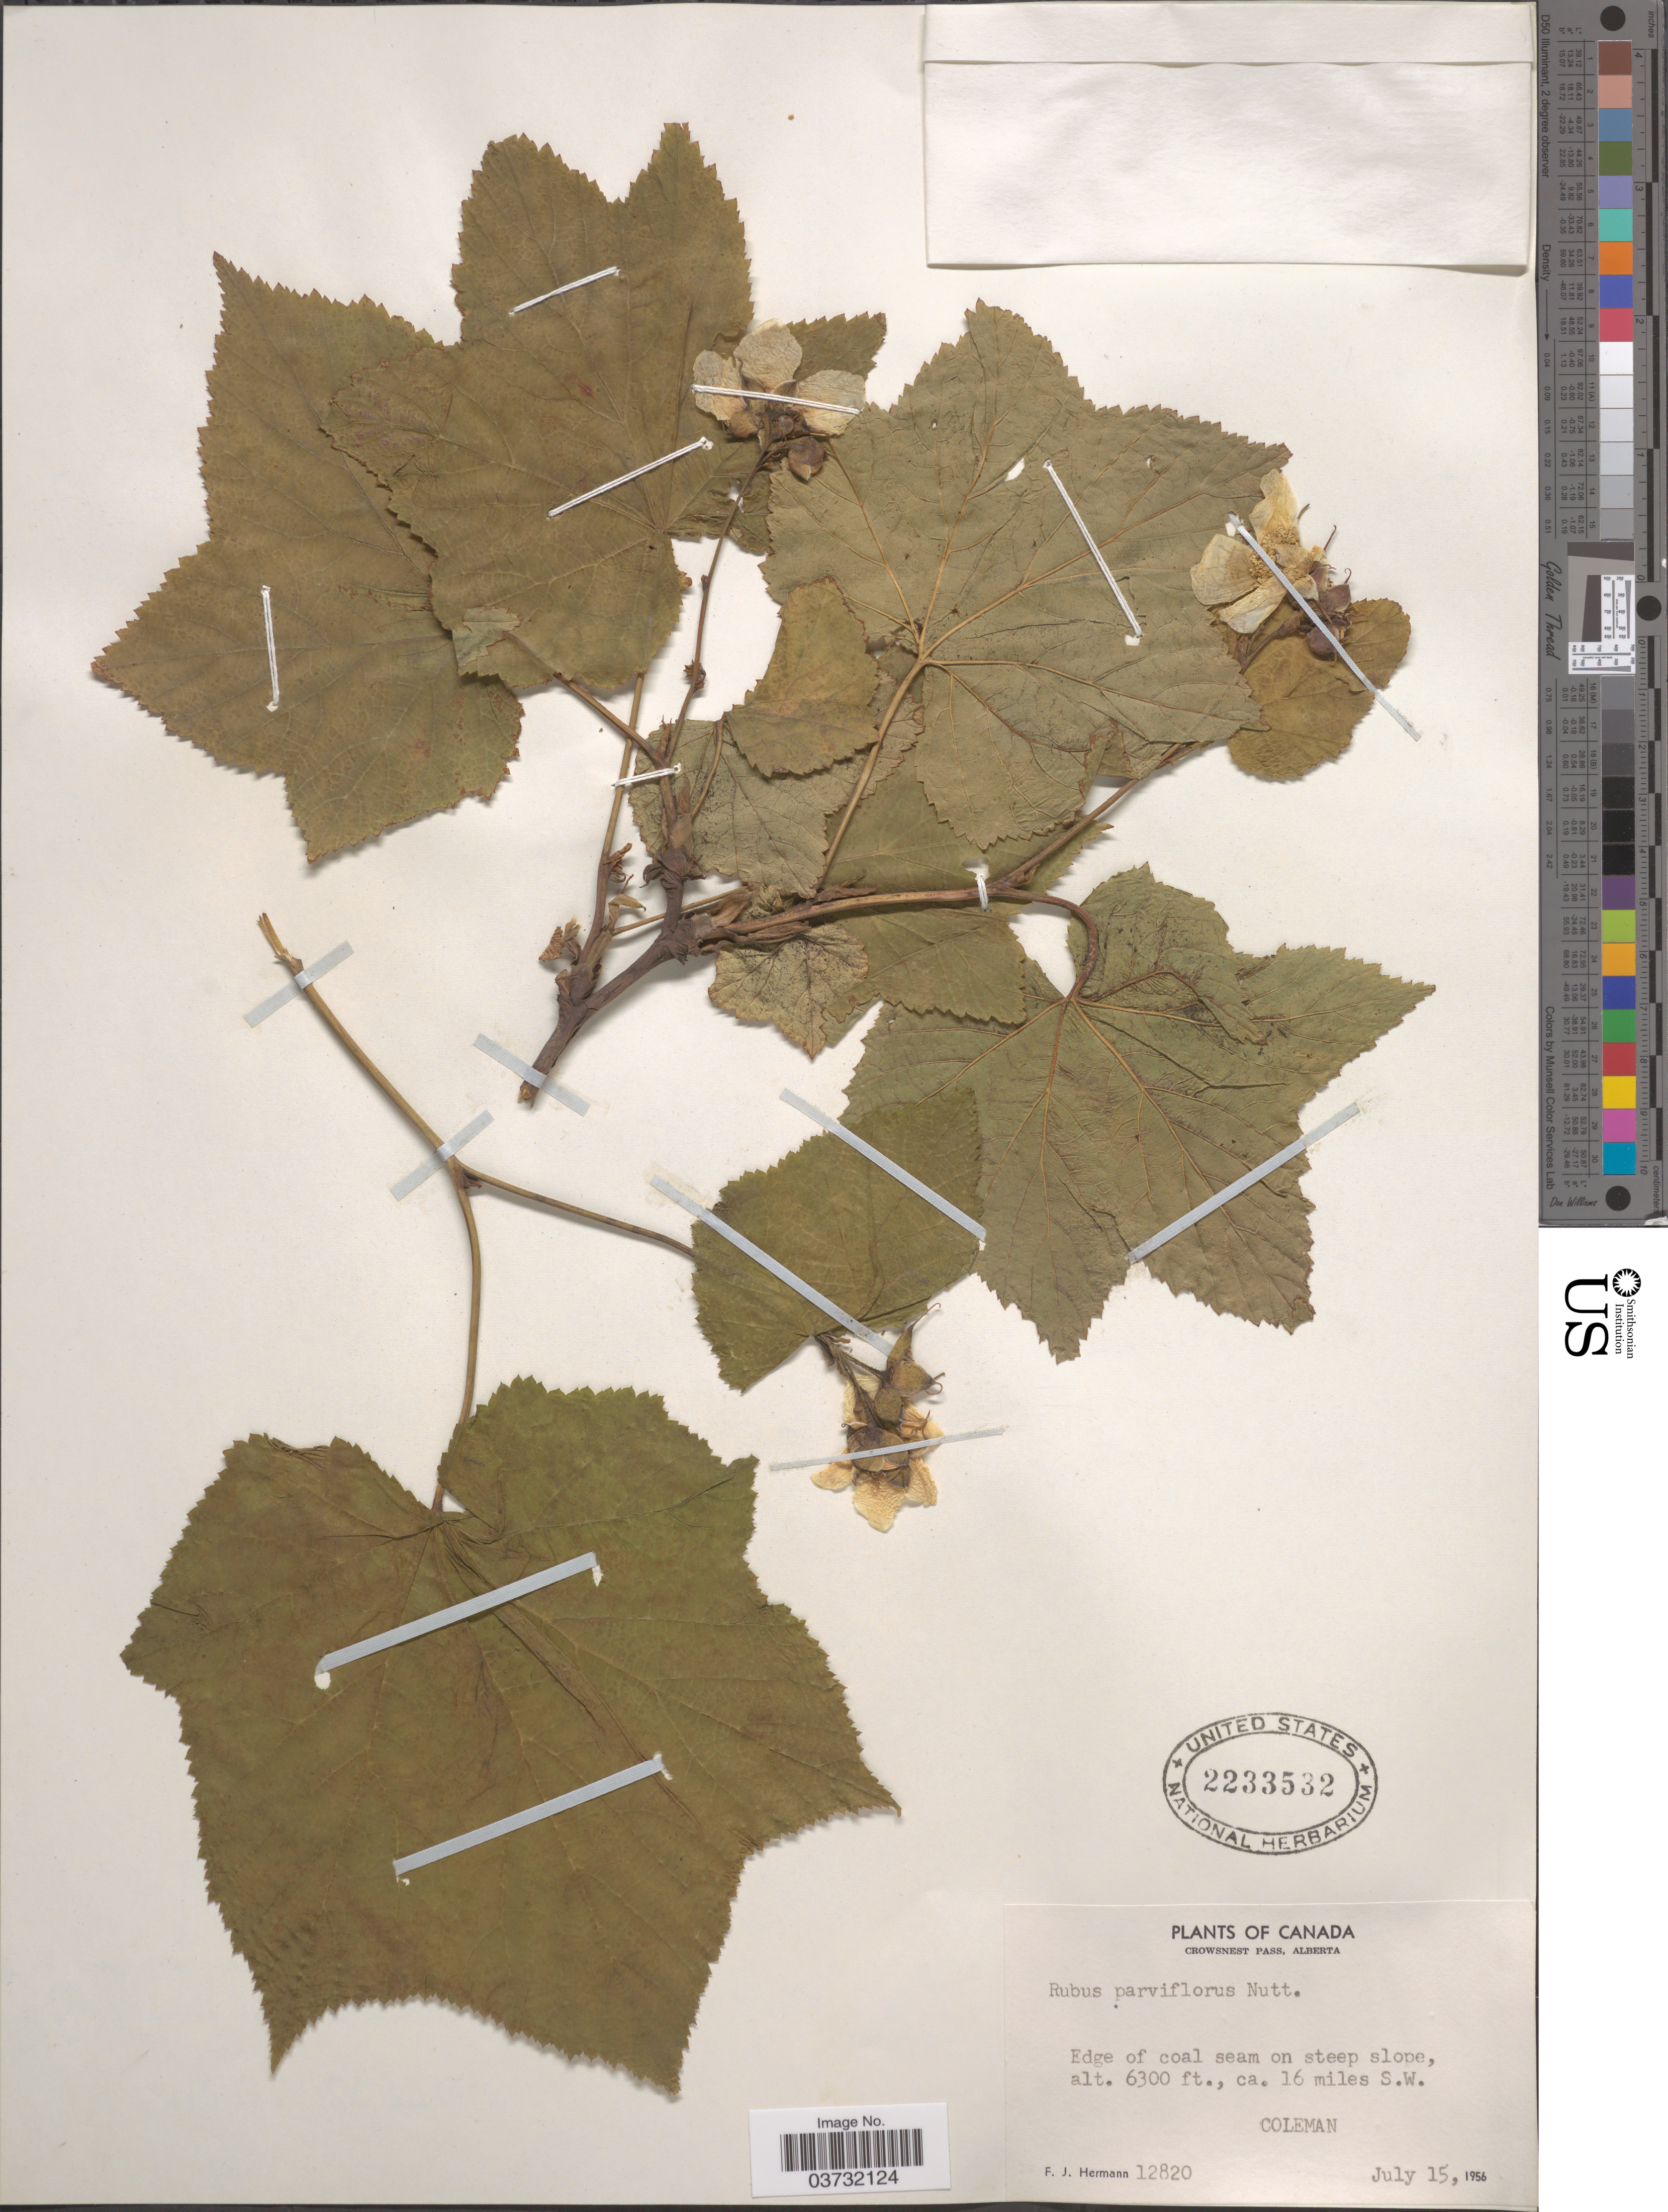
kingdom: Plantae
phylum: Tracheophyta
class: Magnoliopsida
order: Rosales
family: Rosaceae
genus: Rubus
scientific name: Rubus parviflorus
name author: Nutt.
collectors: F. J. Hermann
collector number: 12820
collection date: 1956-07-15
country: Canada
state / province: Alberta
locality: Crowsnest Pass. Ca. 16 miles S.W. Coleman.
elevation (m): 1920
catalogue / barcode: US 2233532